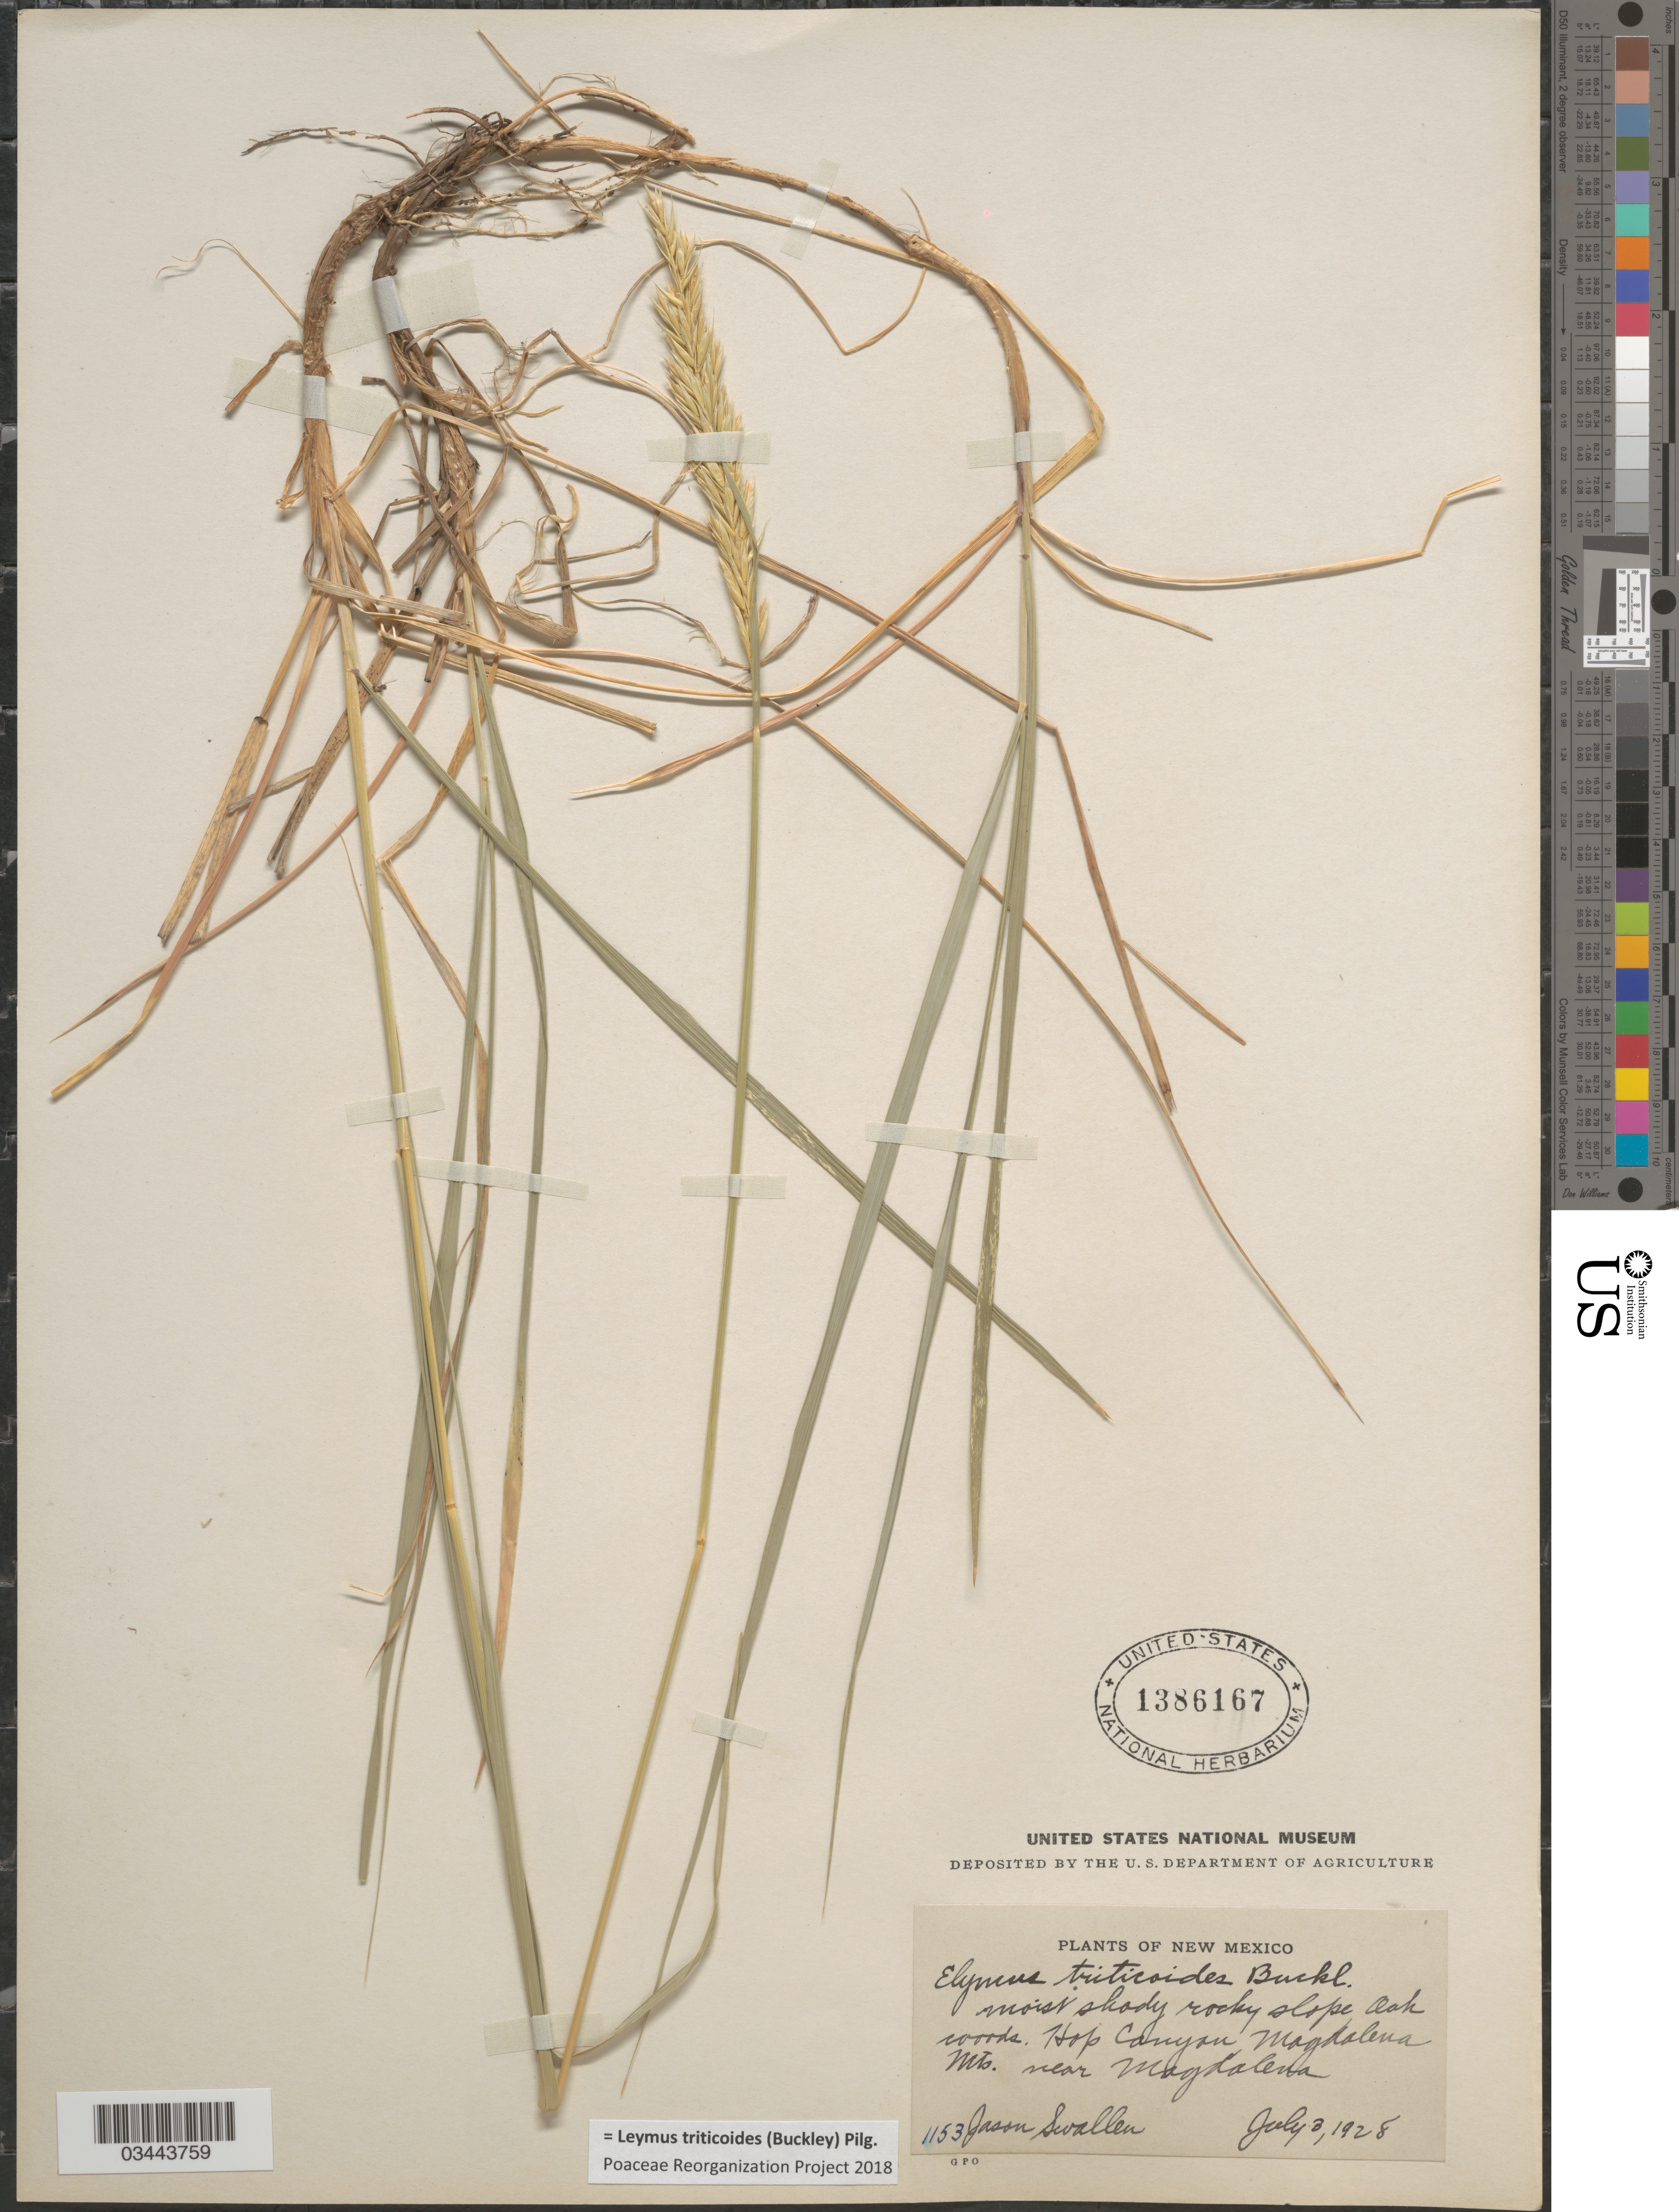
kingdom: Plantae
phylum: Tracheophyta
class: Liliopsida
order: Poales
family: Poaceae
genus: Leymus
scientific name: Leymus triticoides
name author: (Buckley) Pilg.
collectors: J. R. Swallen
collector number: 1153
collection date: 1928-07-03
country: United States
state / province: New Mexico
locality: Moist shady rocky slope Oak woods. Hop Canyon Magdalena Mts. near Magdalena.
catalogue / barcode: US 1386167